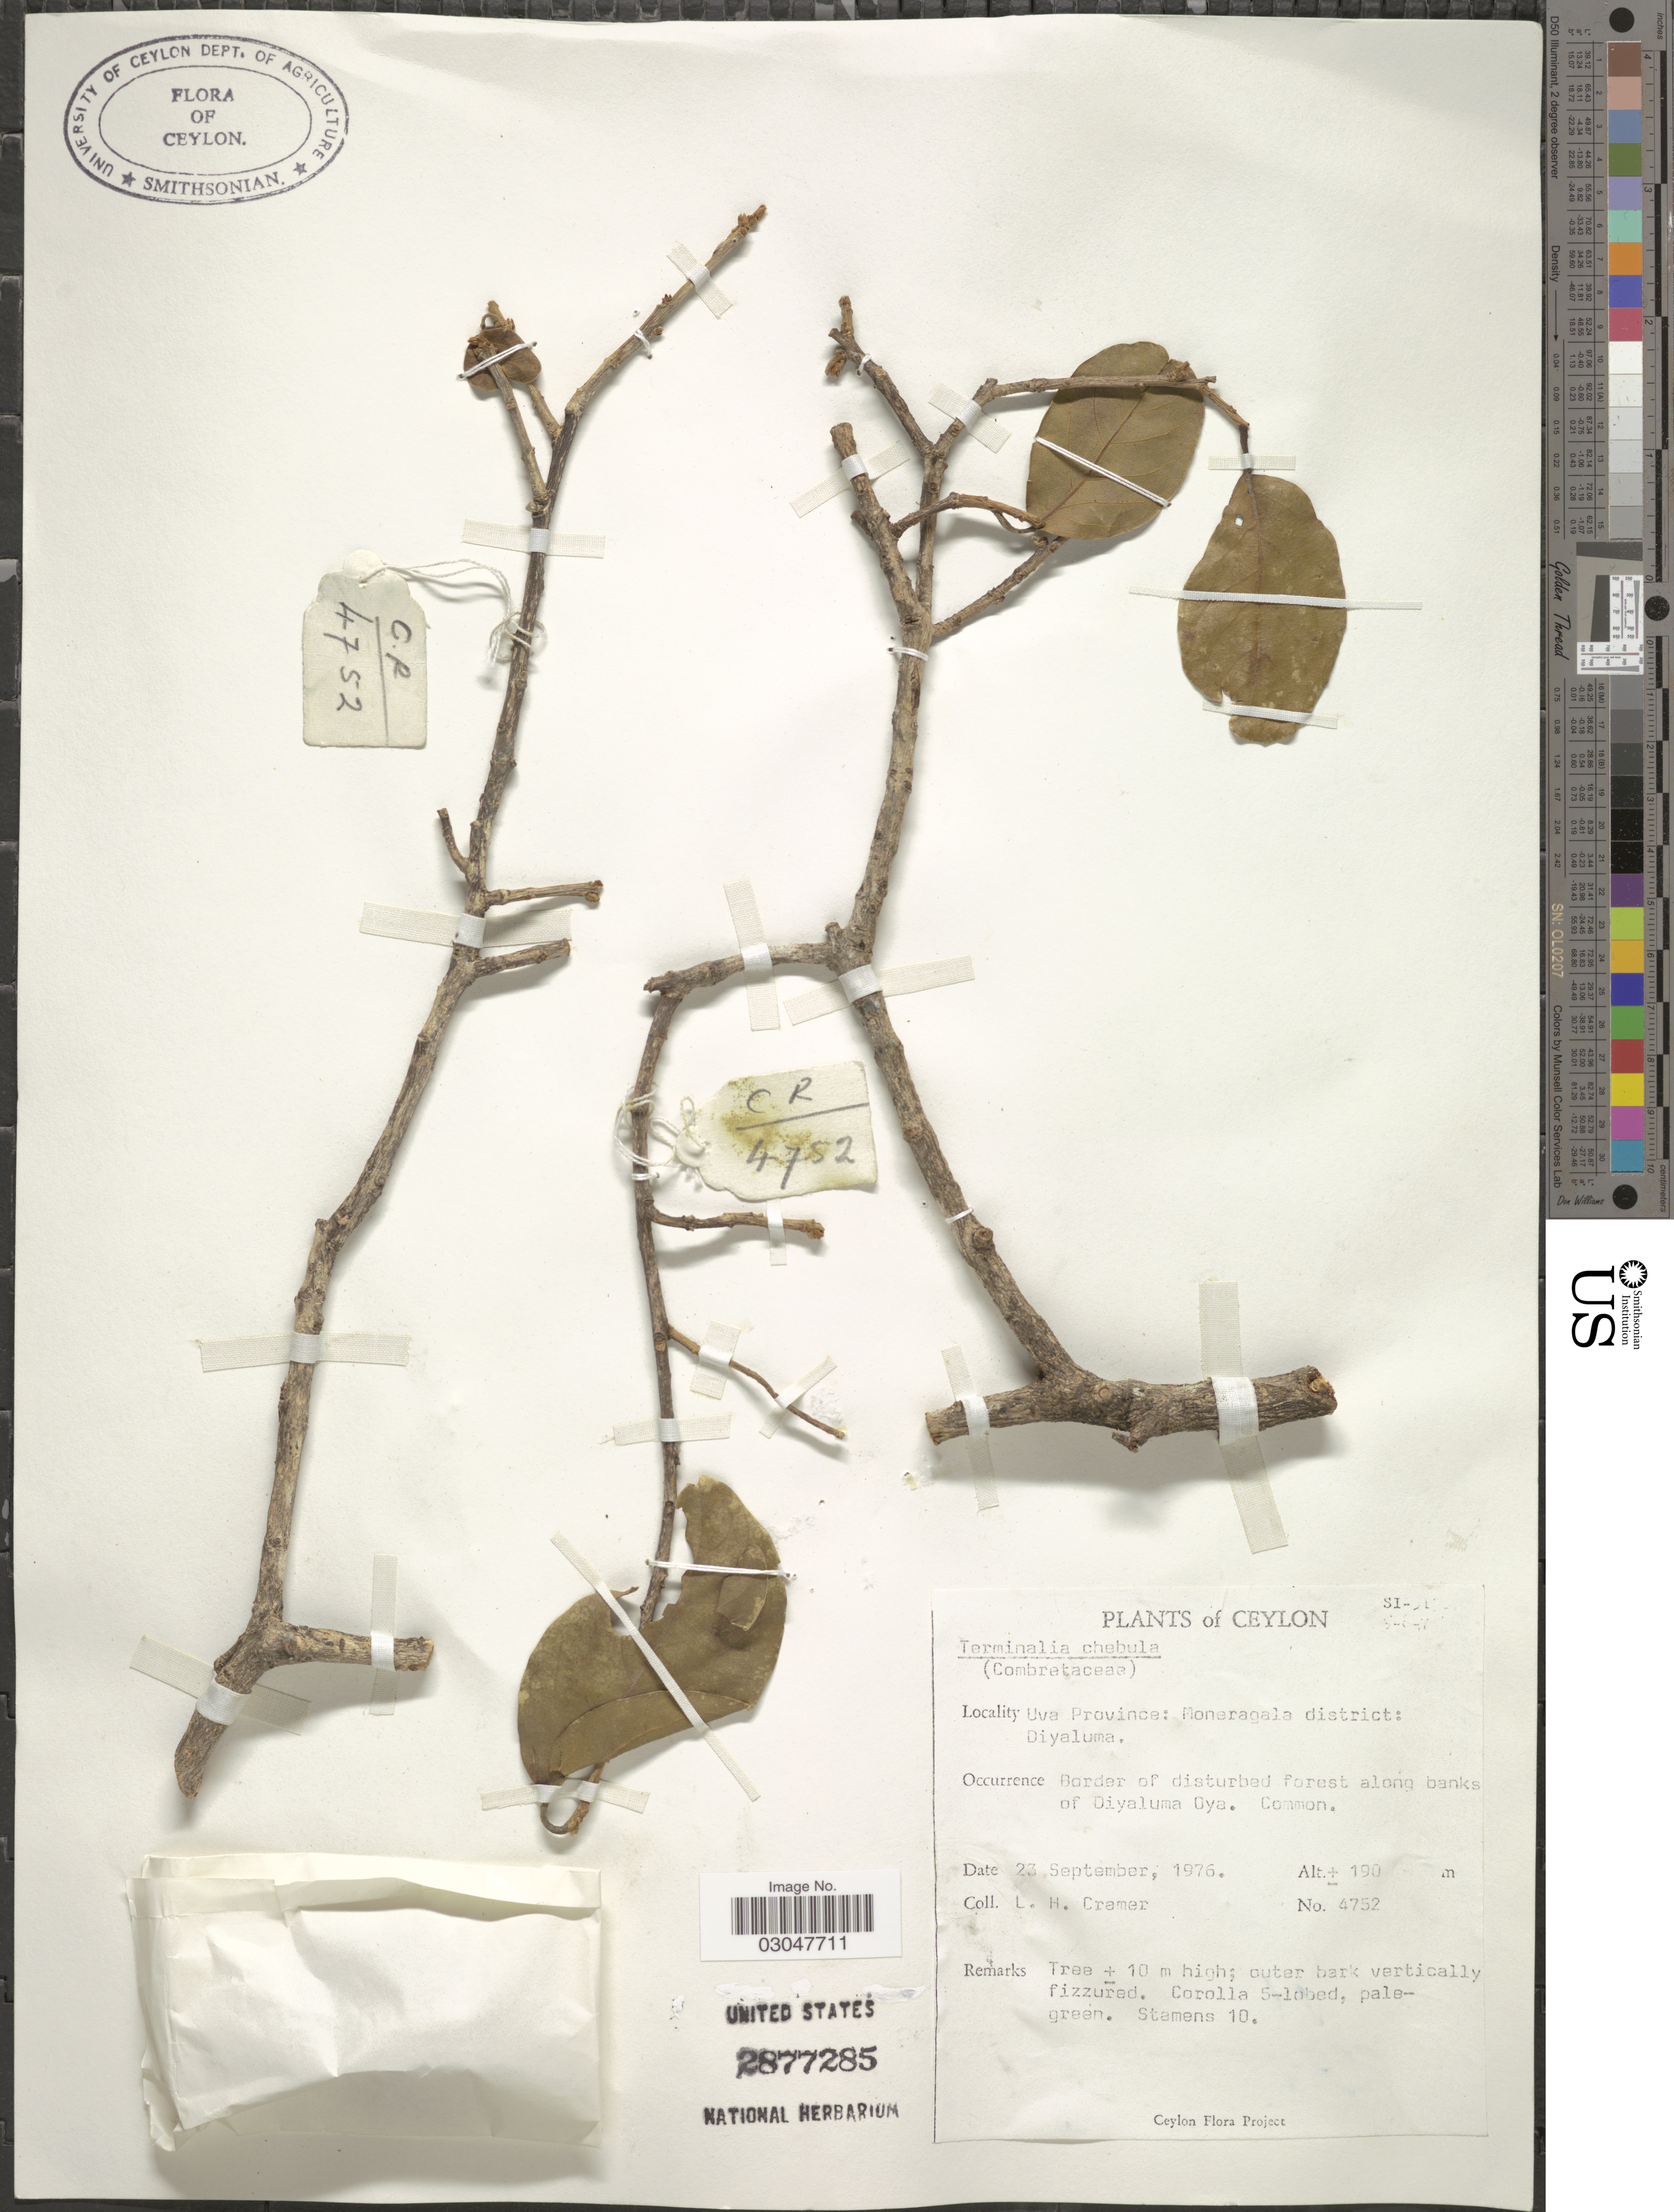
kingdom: Plantae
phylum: Tracheophyta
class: Magnoliopsida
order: Myrtales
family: Combretaceae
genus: Terminalia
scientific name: Terminalia chebula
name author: Retz.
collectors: L. H. Cramer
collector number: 4752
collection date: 1976-09-23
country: Sri Lanka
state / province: Uva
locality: Ceylon. Moneragala district: Diyaluma. Border of disturbed forest along banks of Diyaluma Oya.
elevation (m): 190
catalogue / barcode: US 2877285